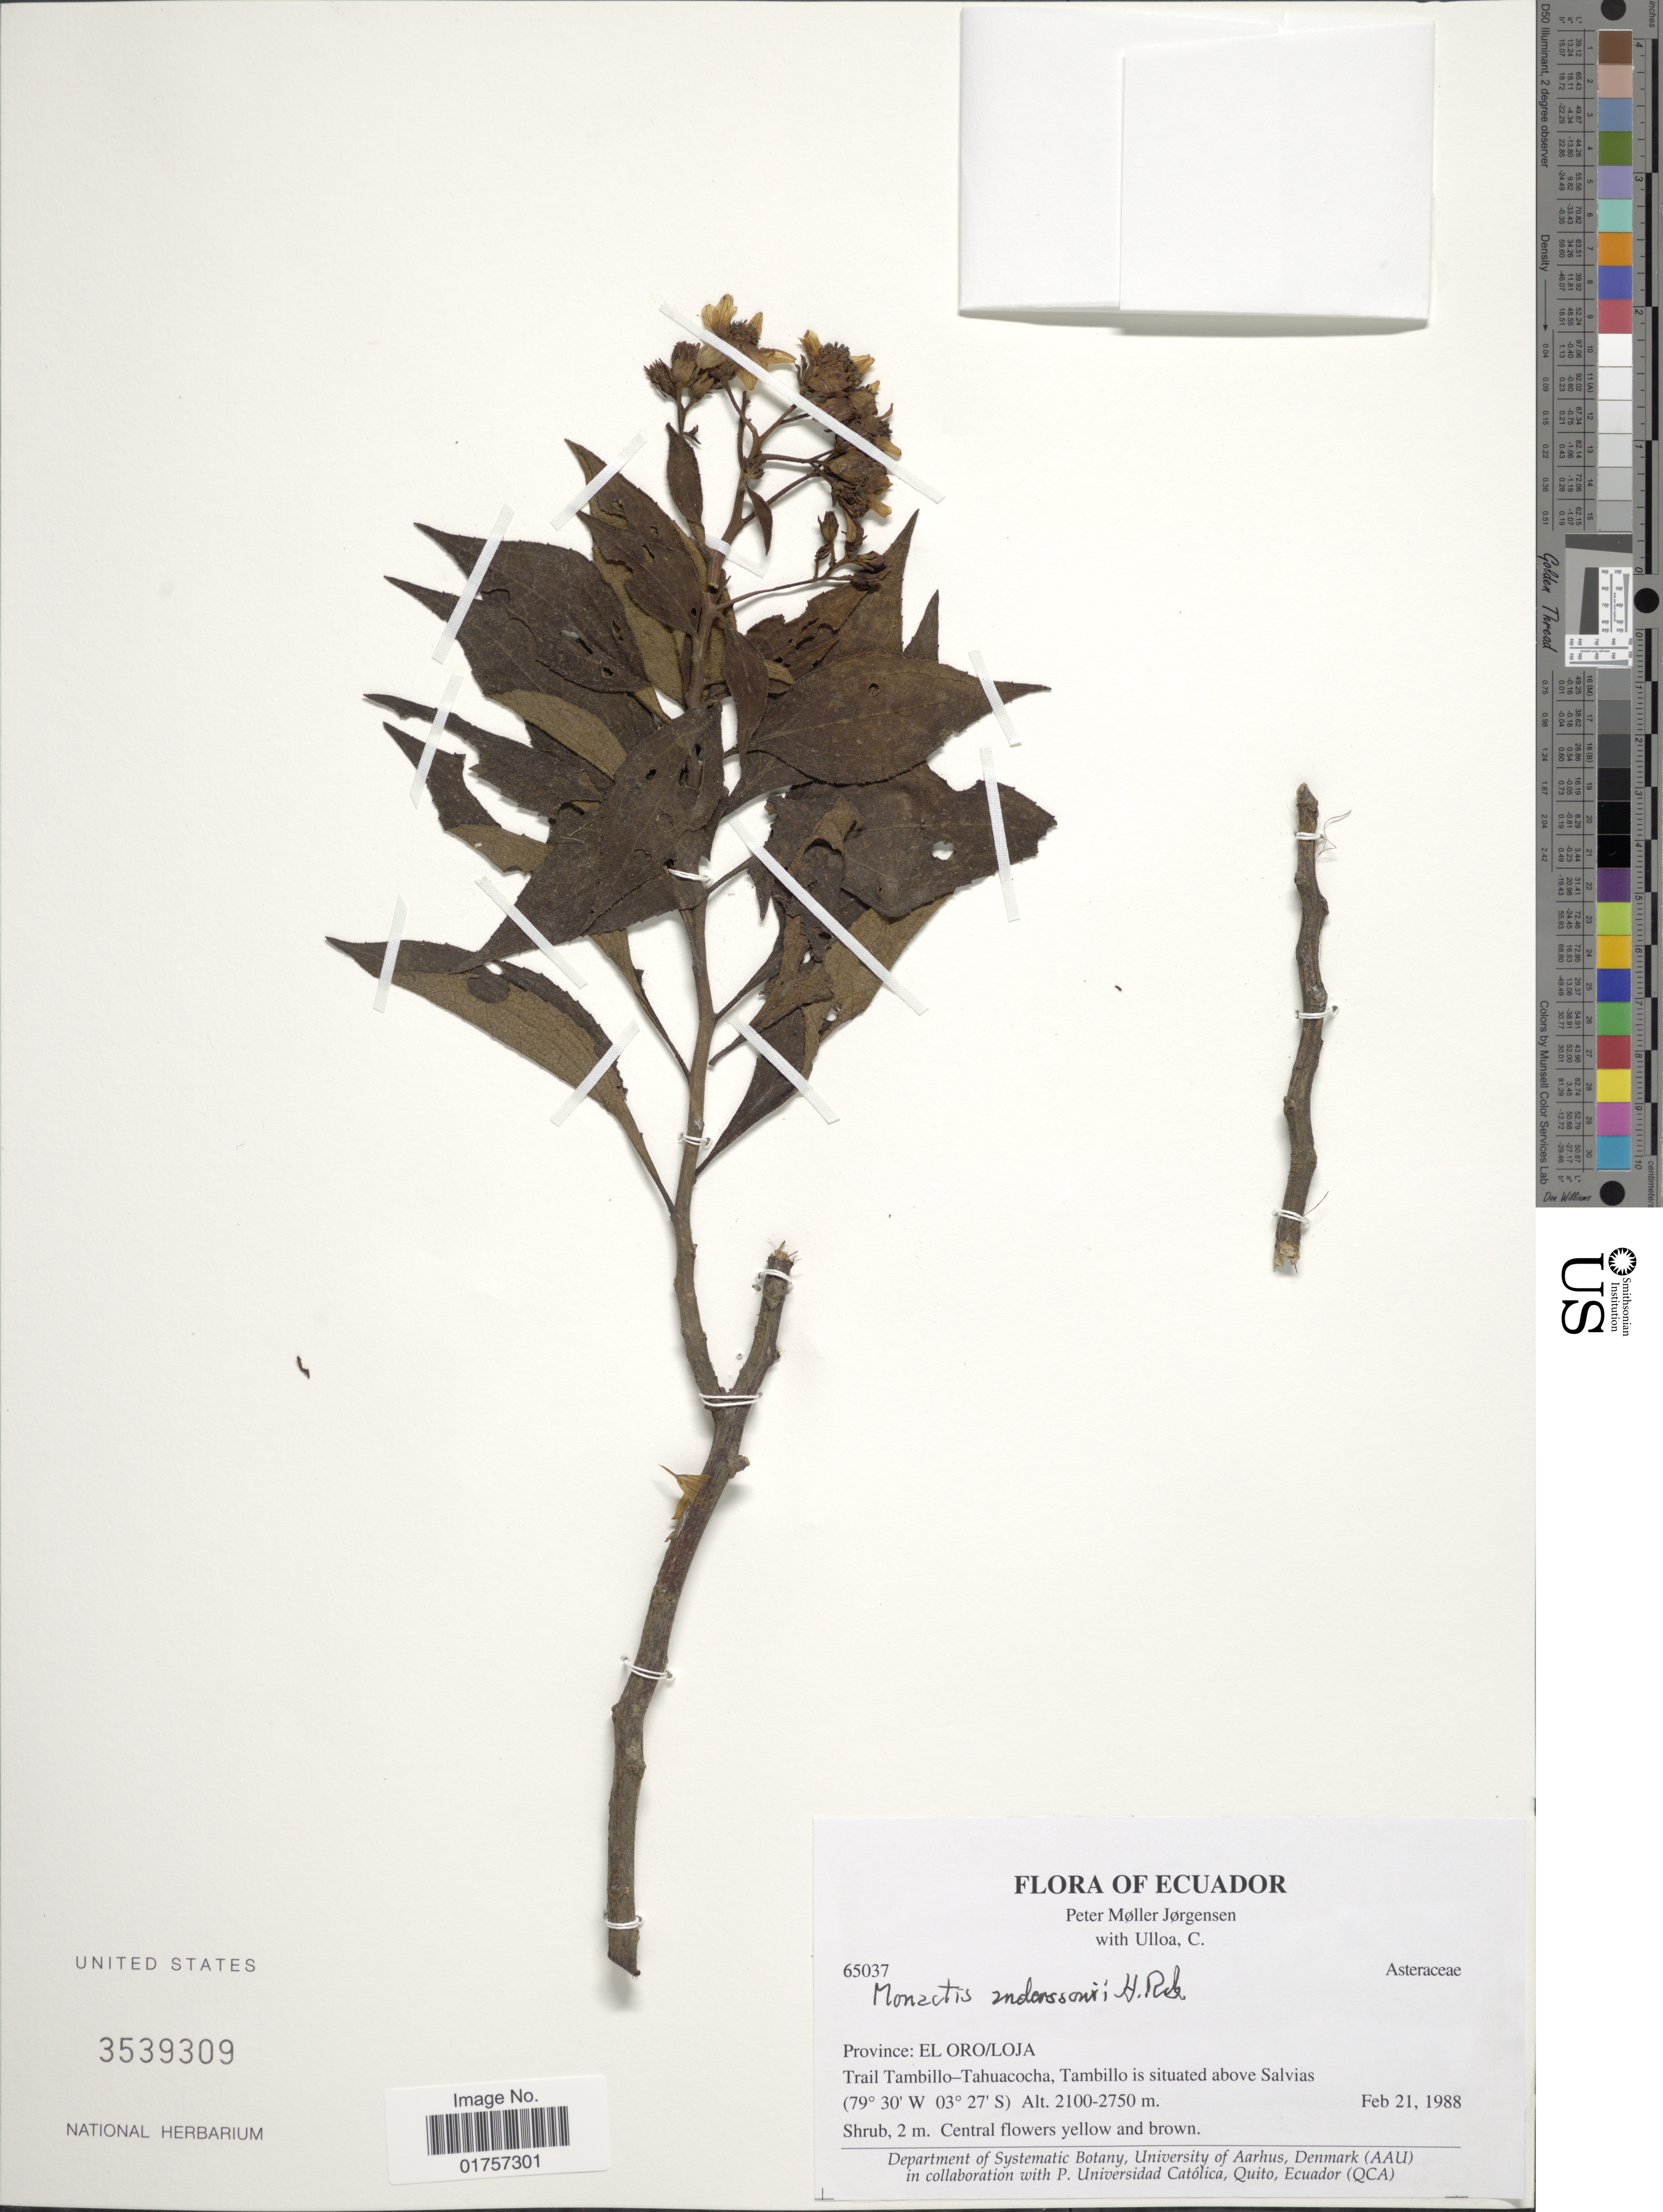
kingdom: Plantae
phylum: Tracheophyta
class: Magnoliopsida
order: Asterales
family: Asteraceae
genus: Monactis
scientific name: Monactis anderssoni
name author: H. Rob.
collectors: P. M. Jørgensen & C. Ulloa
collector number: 65037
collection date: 1988-02-21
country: Ecuador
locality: Province: El Oro/Loja. Trail Tambillo-Tahuacocha, Tambillo is situated above Salvias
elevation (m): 2100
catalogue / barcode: US 3539309